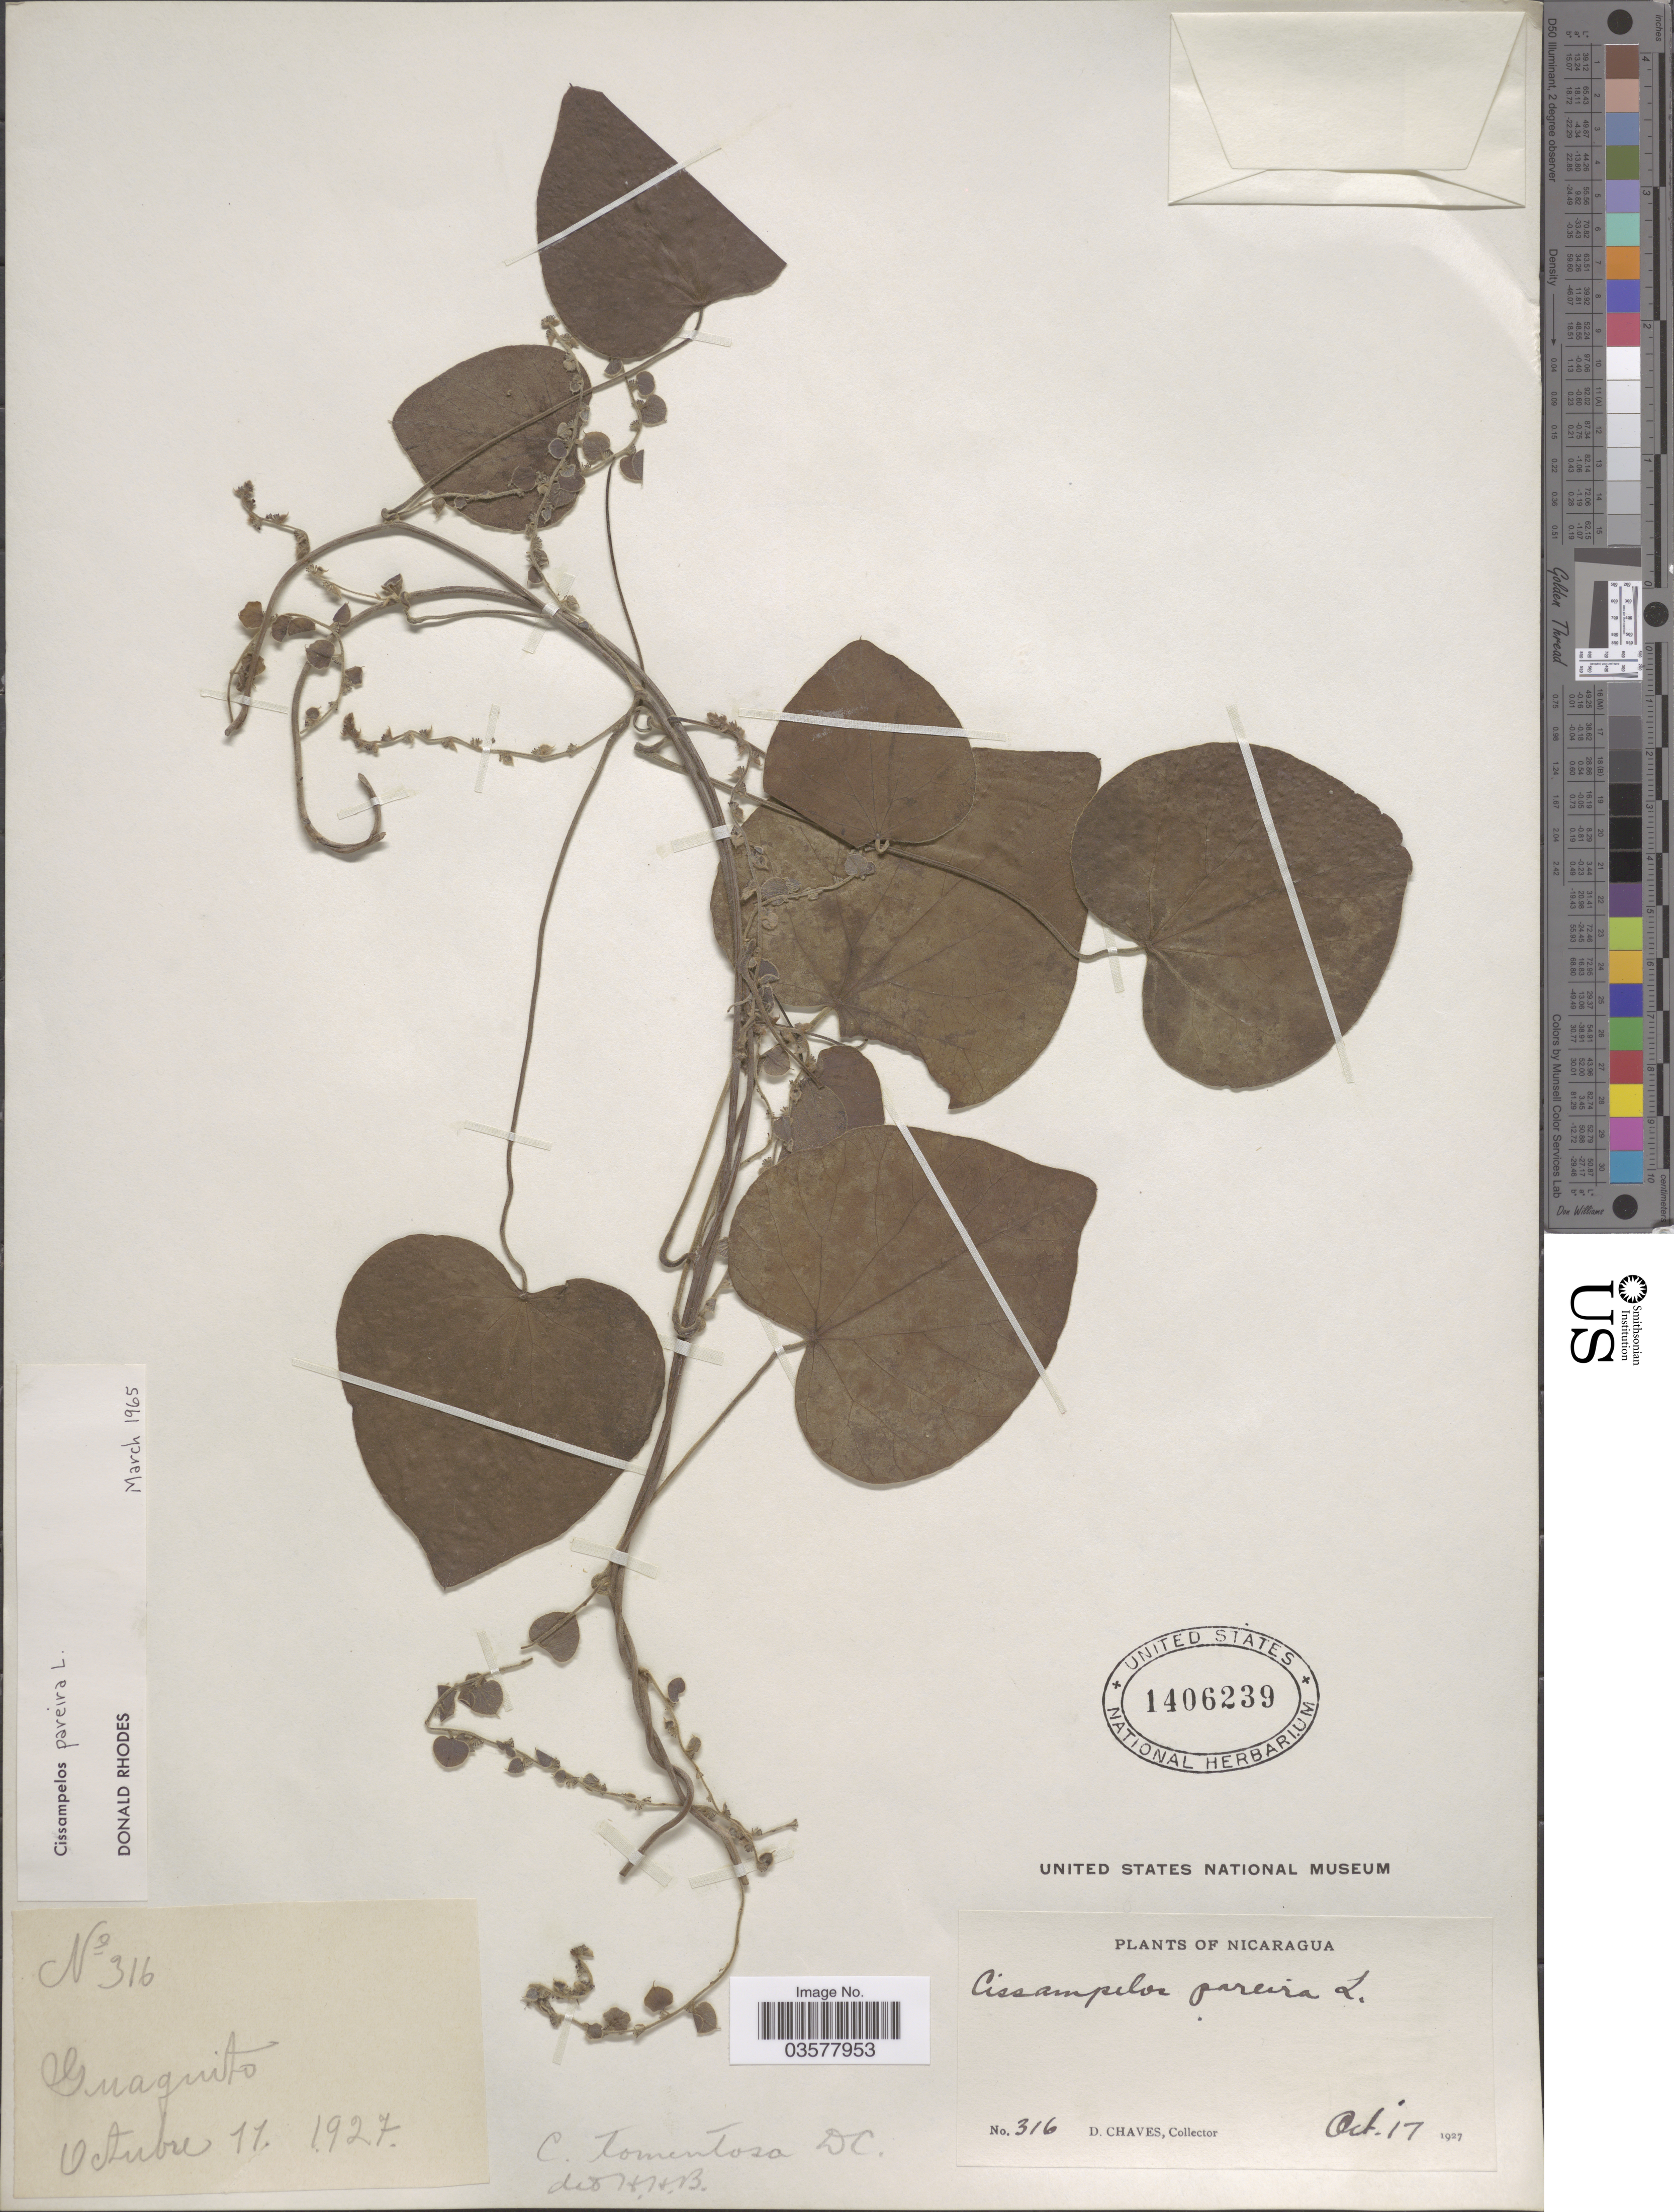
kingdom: Plantae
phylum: Tracheophyta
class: Magnoliopsida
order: Ranunculales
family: Menispermaceae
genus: Cissampelos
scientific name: Cissampelos pareira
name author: L.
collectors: D. Chaves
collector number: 316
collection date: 1927-10-11/1927-10-17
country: Nicaragua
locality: Guaguito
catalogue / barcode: US 1406239